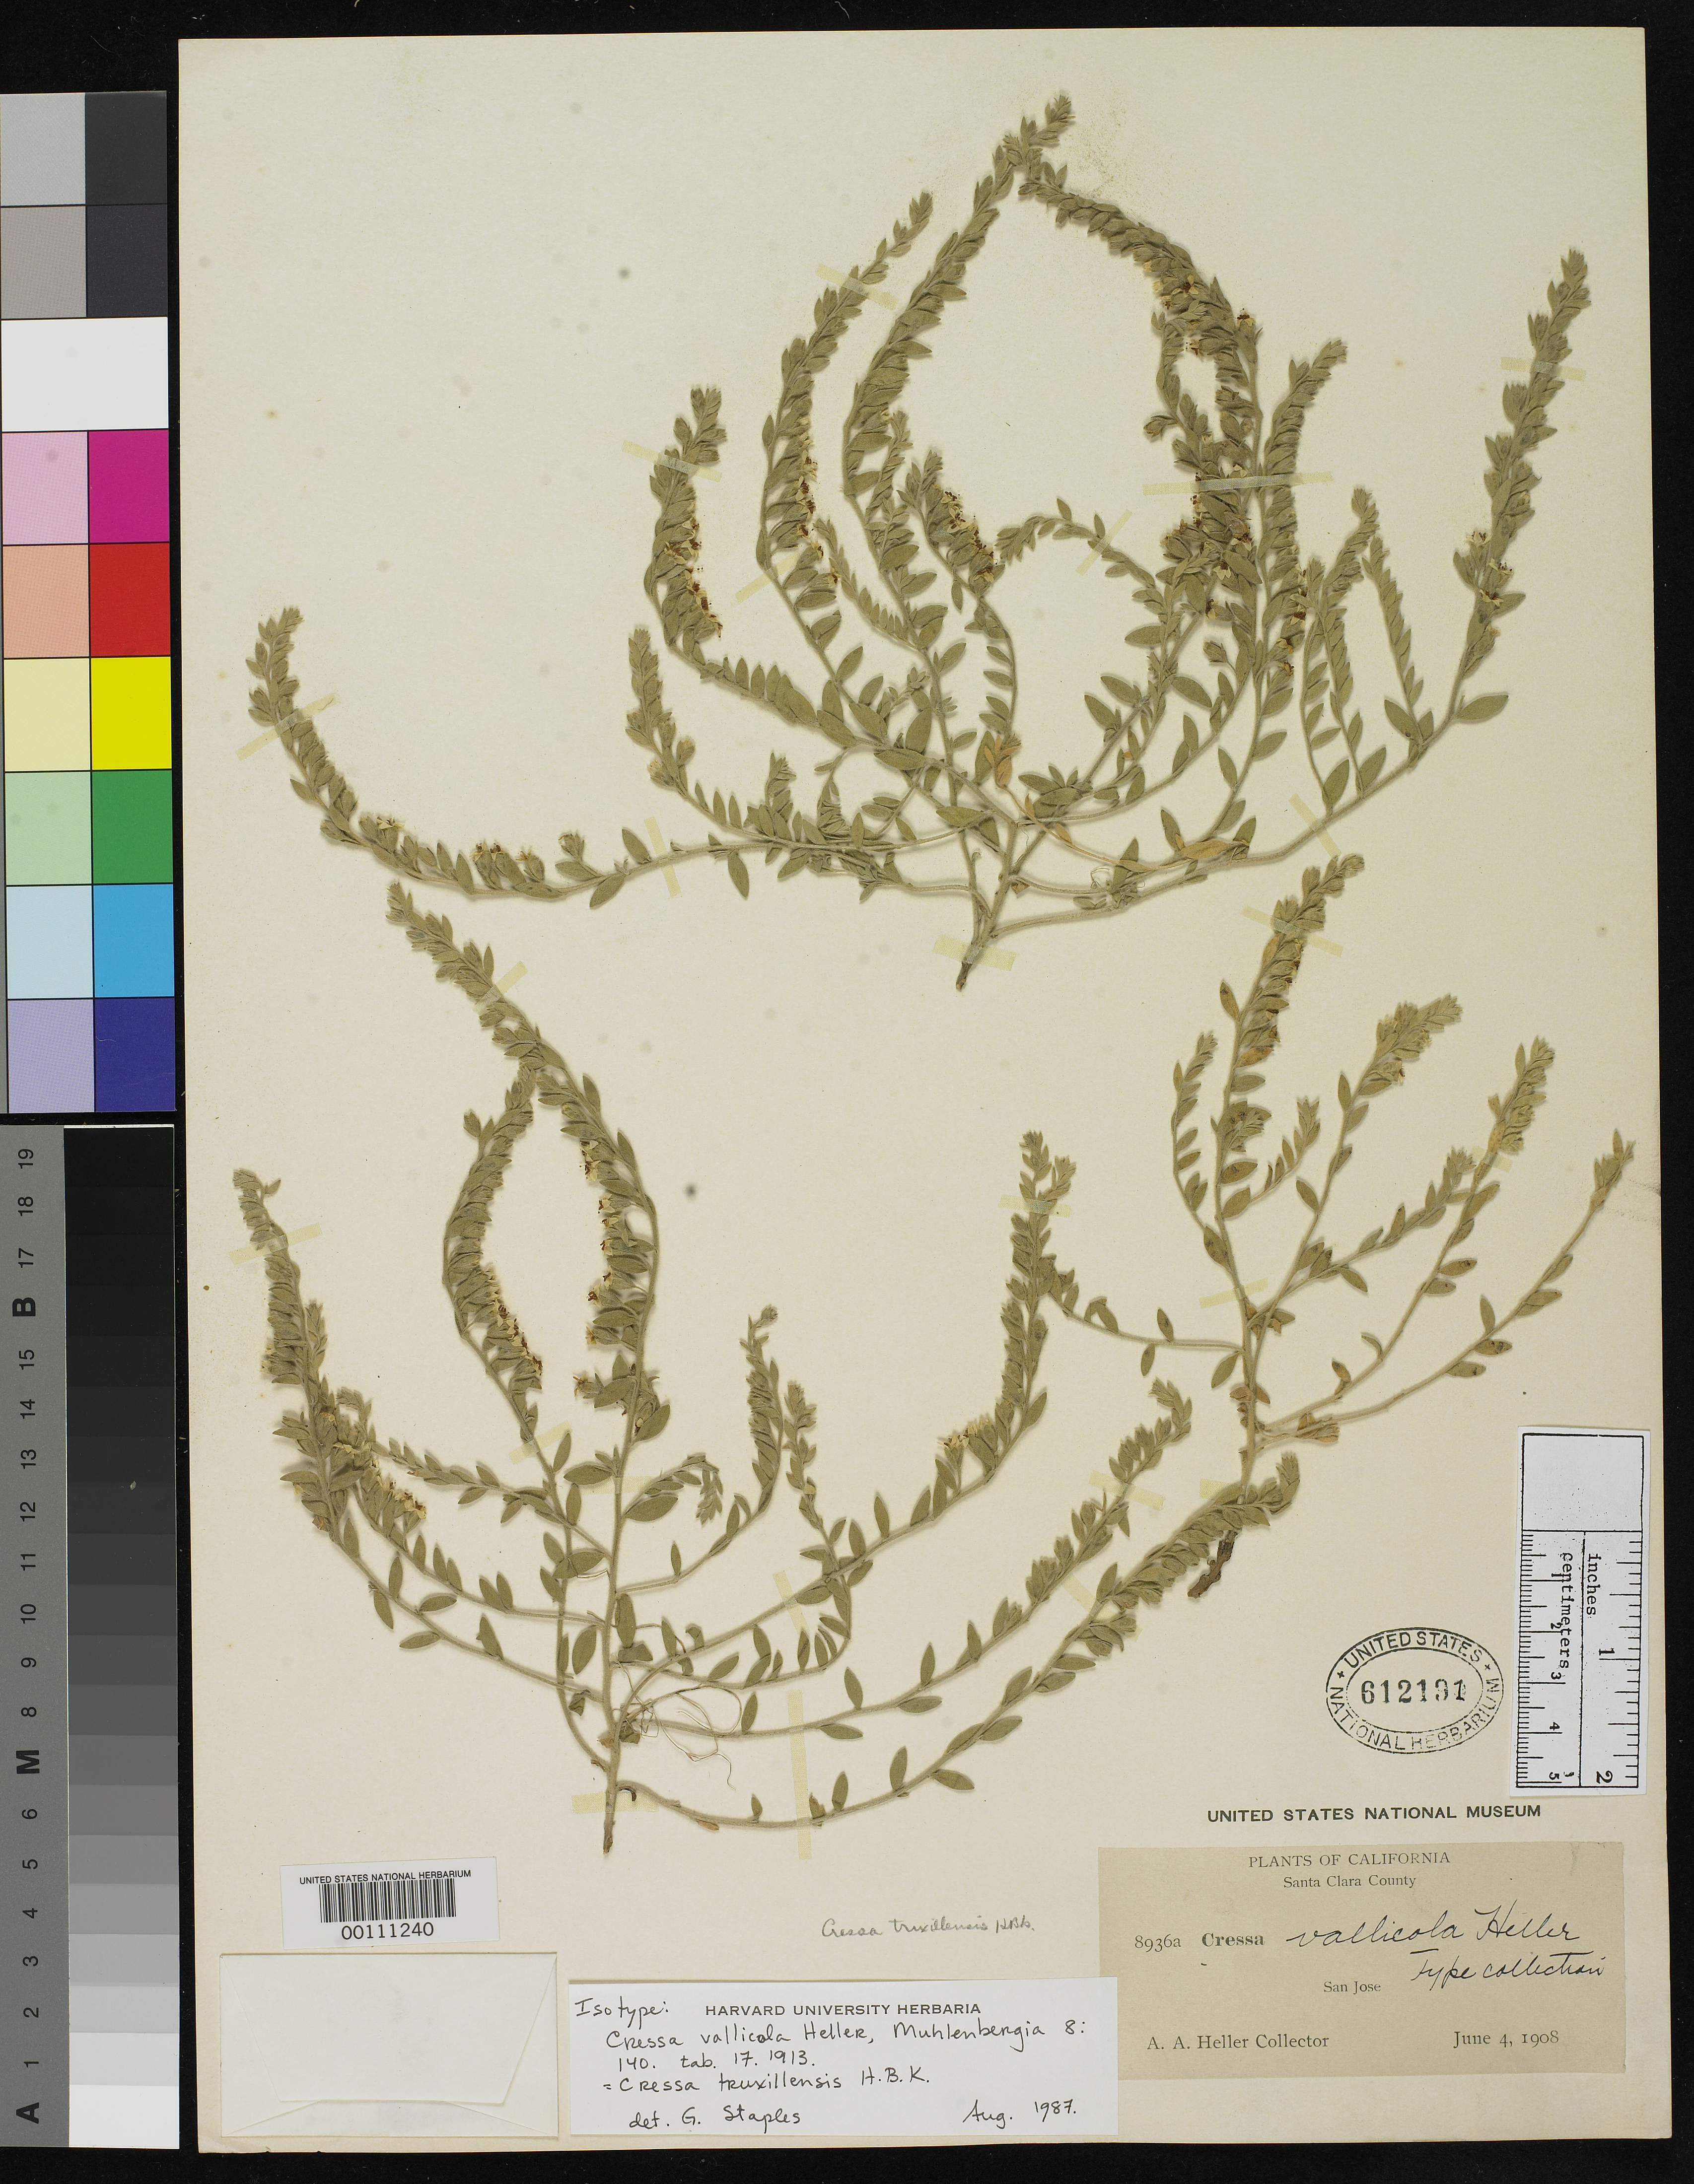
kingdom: Plantae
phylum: Tracheophyta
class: Magnoliopsida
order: Solanales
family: Convolvulaceae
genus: Cressa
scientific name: Cressa vallicola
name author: A. Heller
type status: Isotype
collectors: A. A. Heller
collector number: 8936 a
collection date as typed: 04 Jun 1908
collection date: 1908-06-04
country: United States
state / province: California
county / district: Santa Clara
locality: East of San Jose.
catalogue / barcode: US 612191